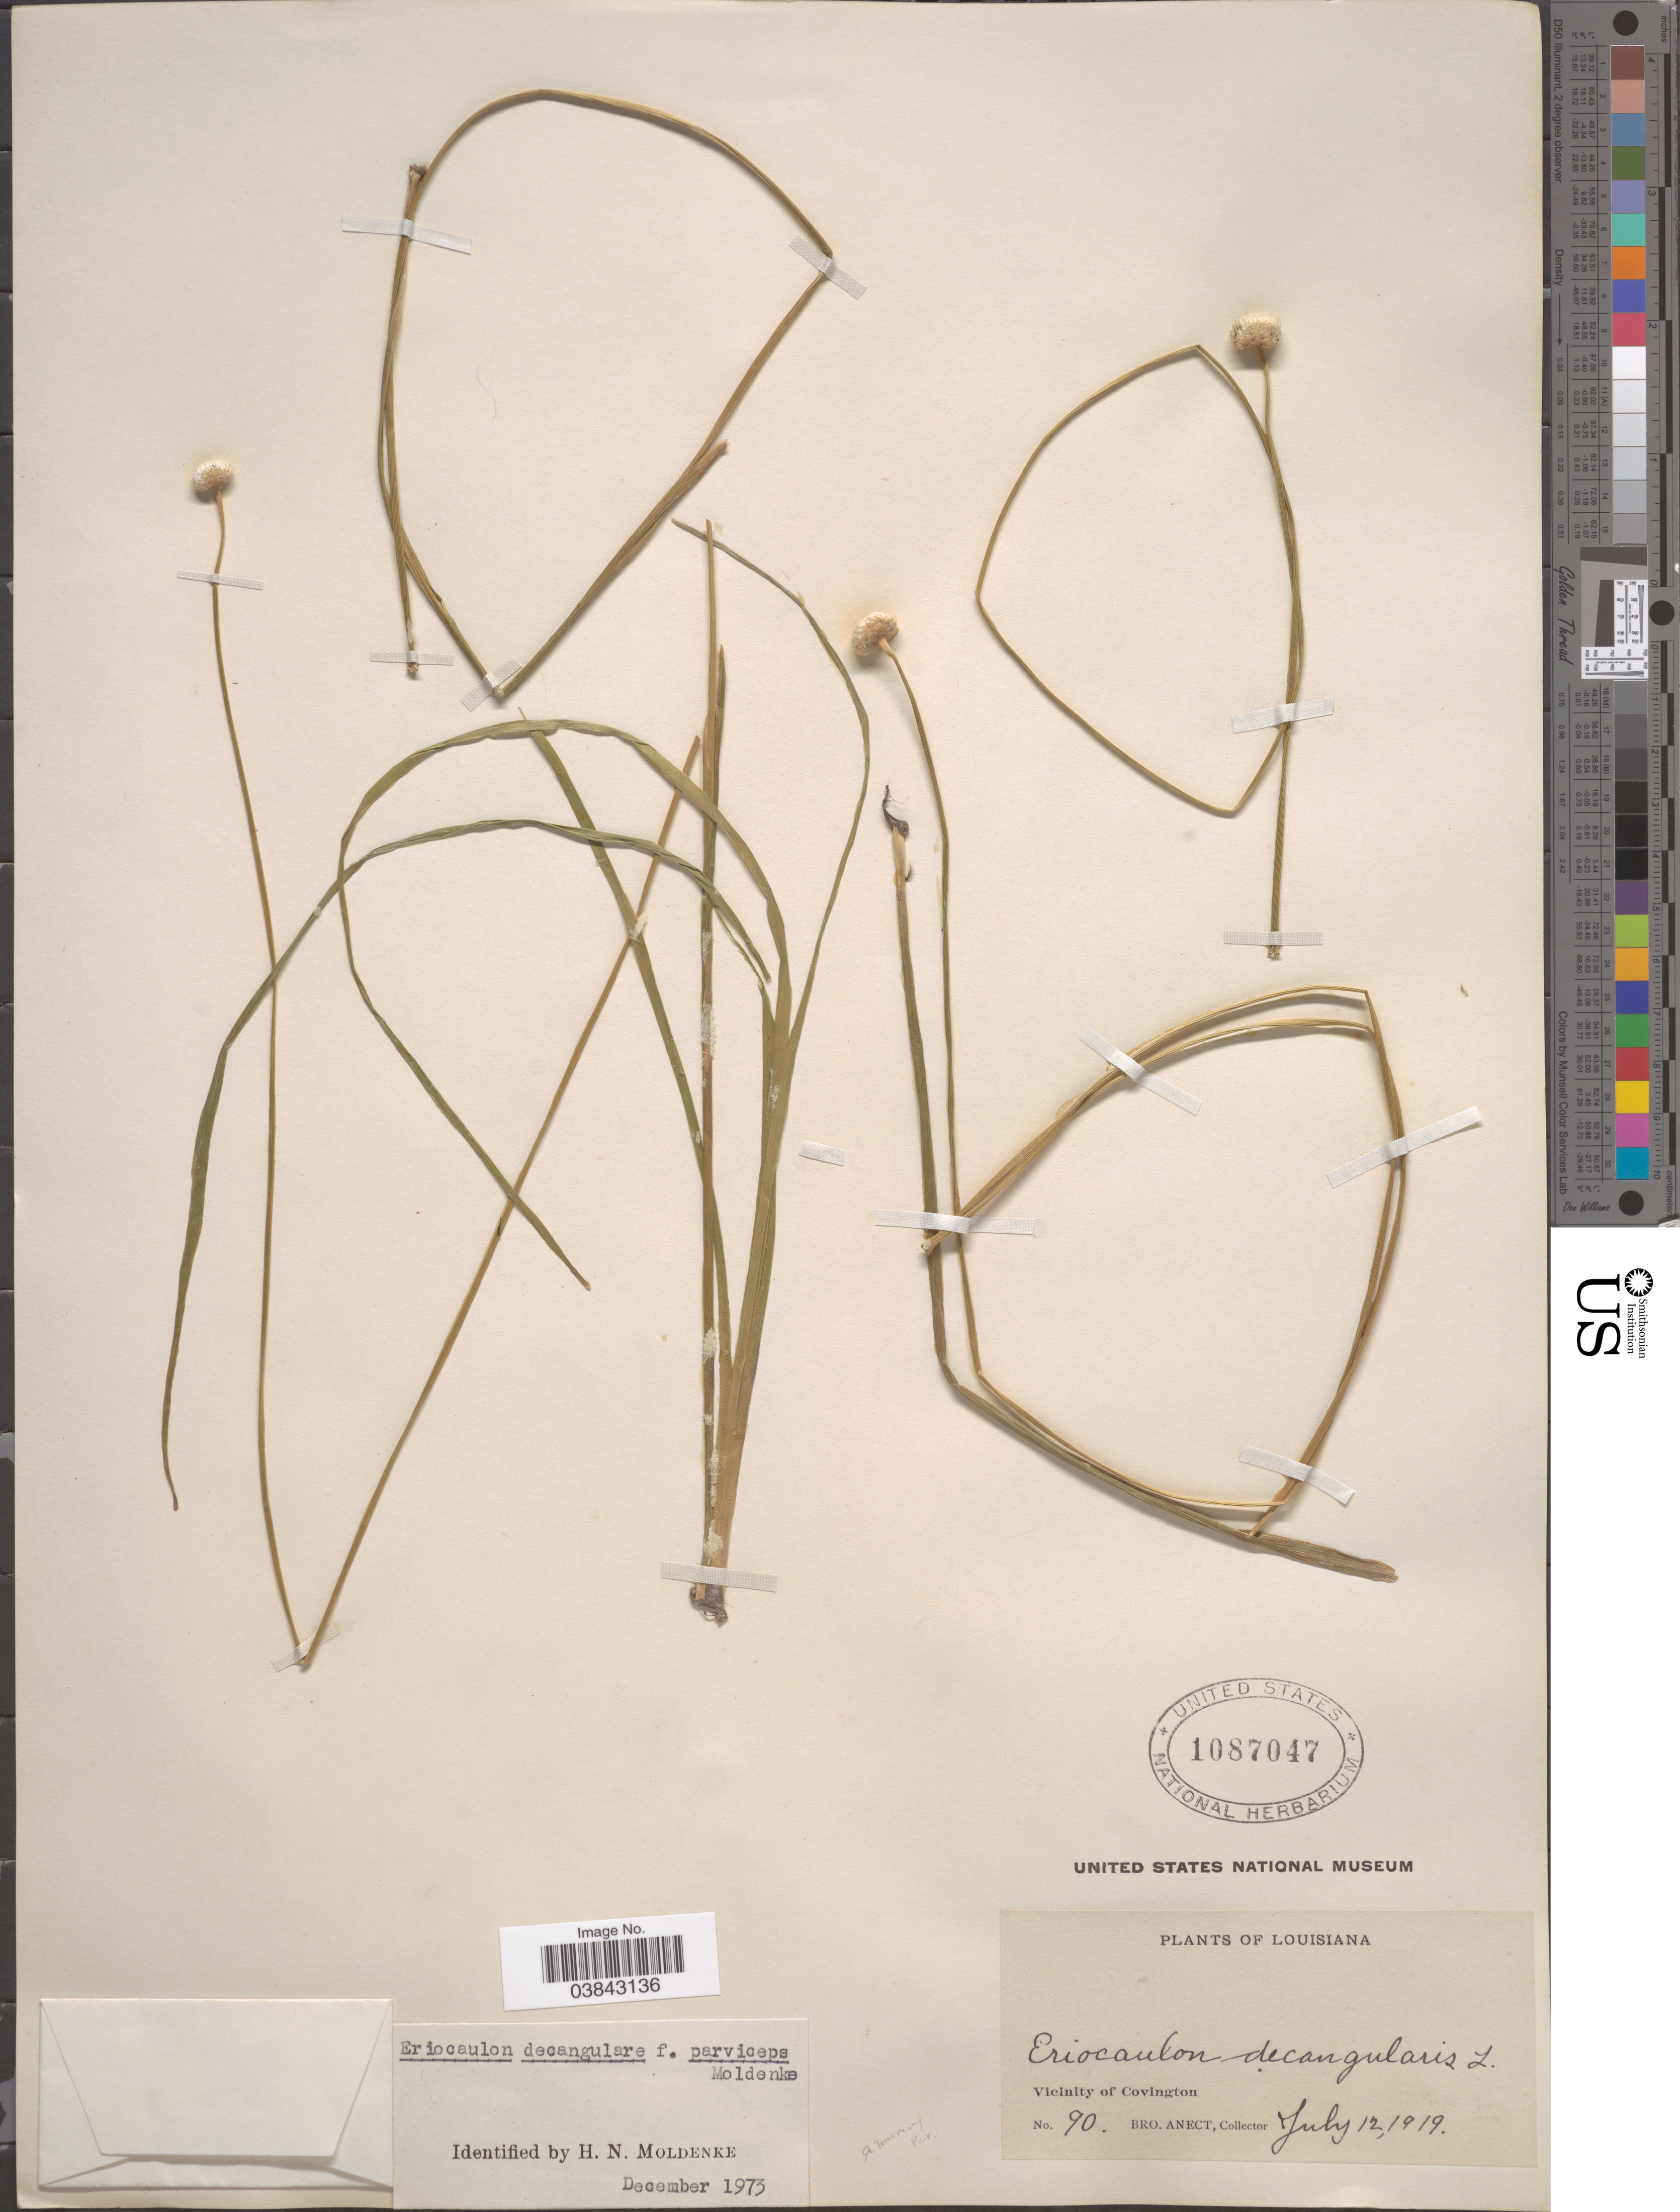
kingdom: Plantae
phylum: Tracheophyta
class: Liliopsida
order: Poales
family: Eriocaulaceae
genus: Eriocaulon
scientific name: Eriocaulon decangulare f. parviceps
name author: Moldenke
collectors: B. Anect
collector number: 90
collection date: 1919-07-12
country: United States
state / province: Louisiana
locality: Vicinity of Covington.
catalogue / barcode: US 1087047